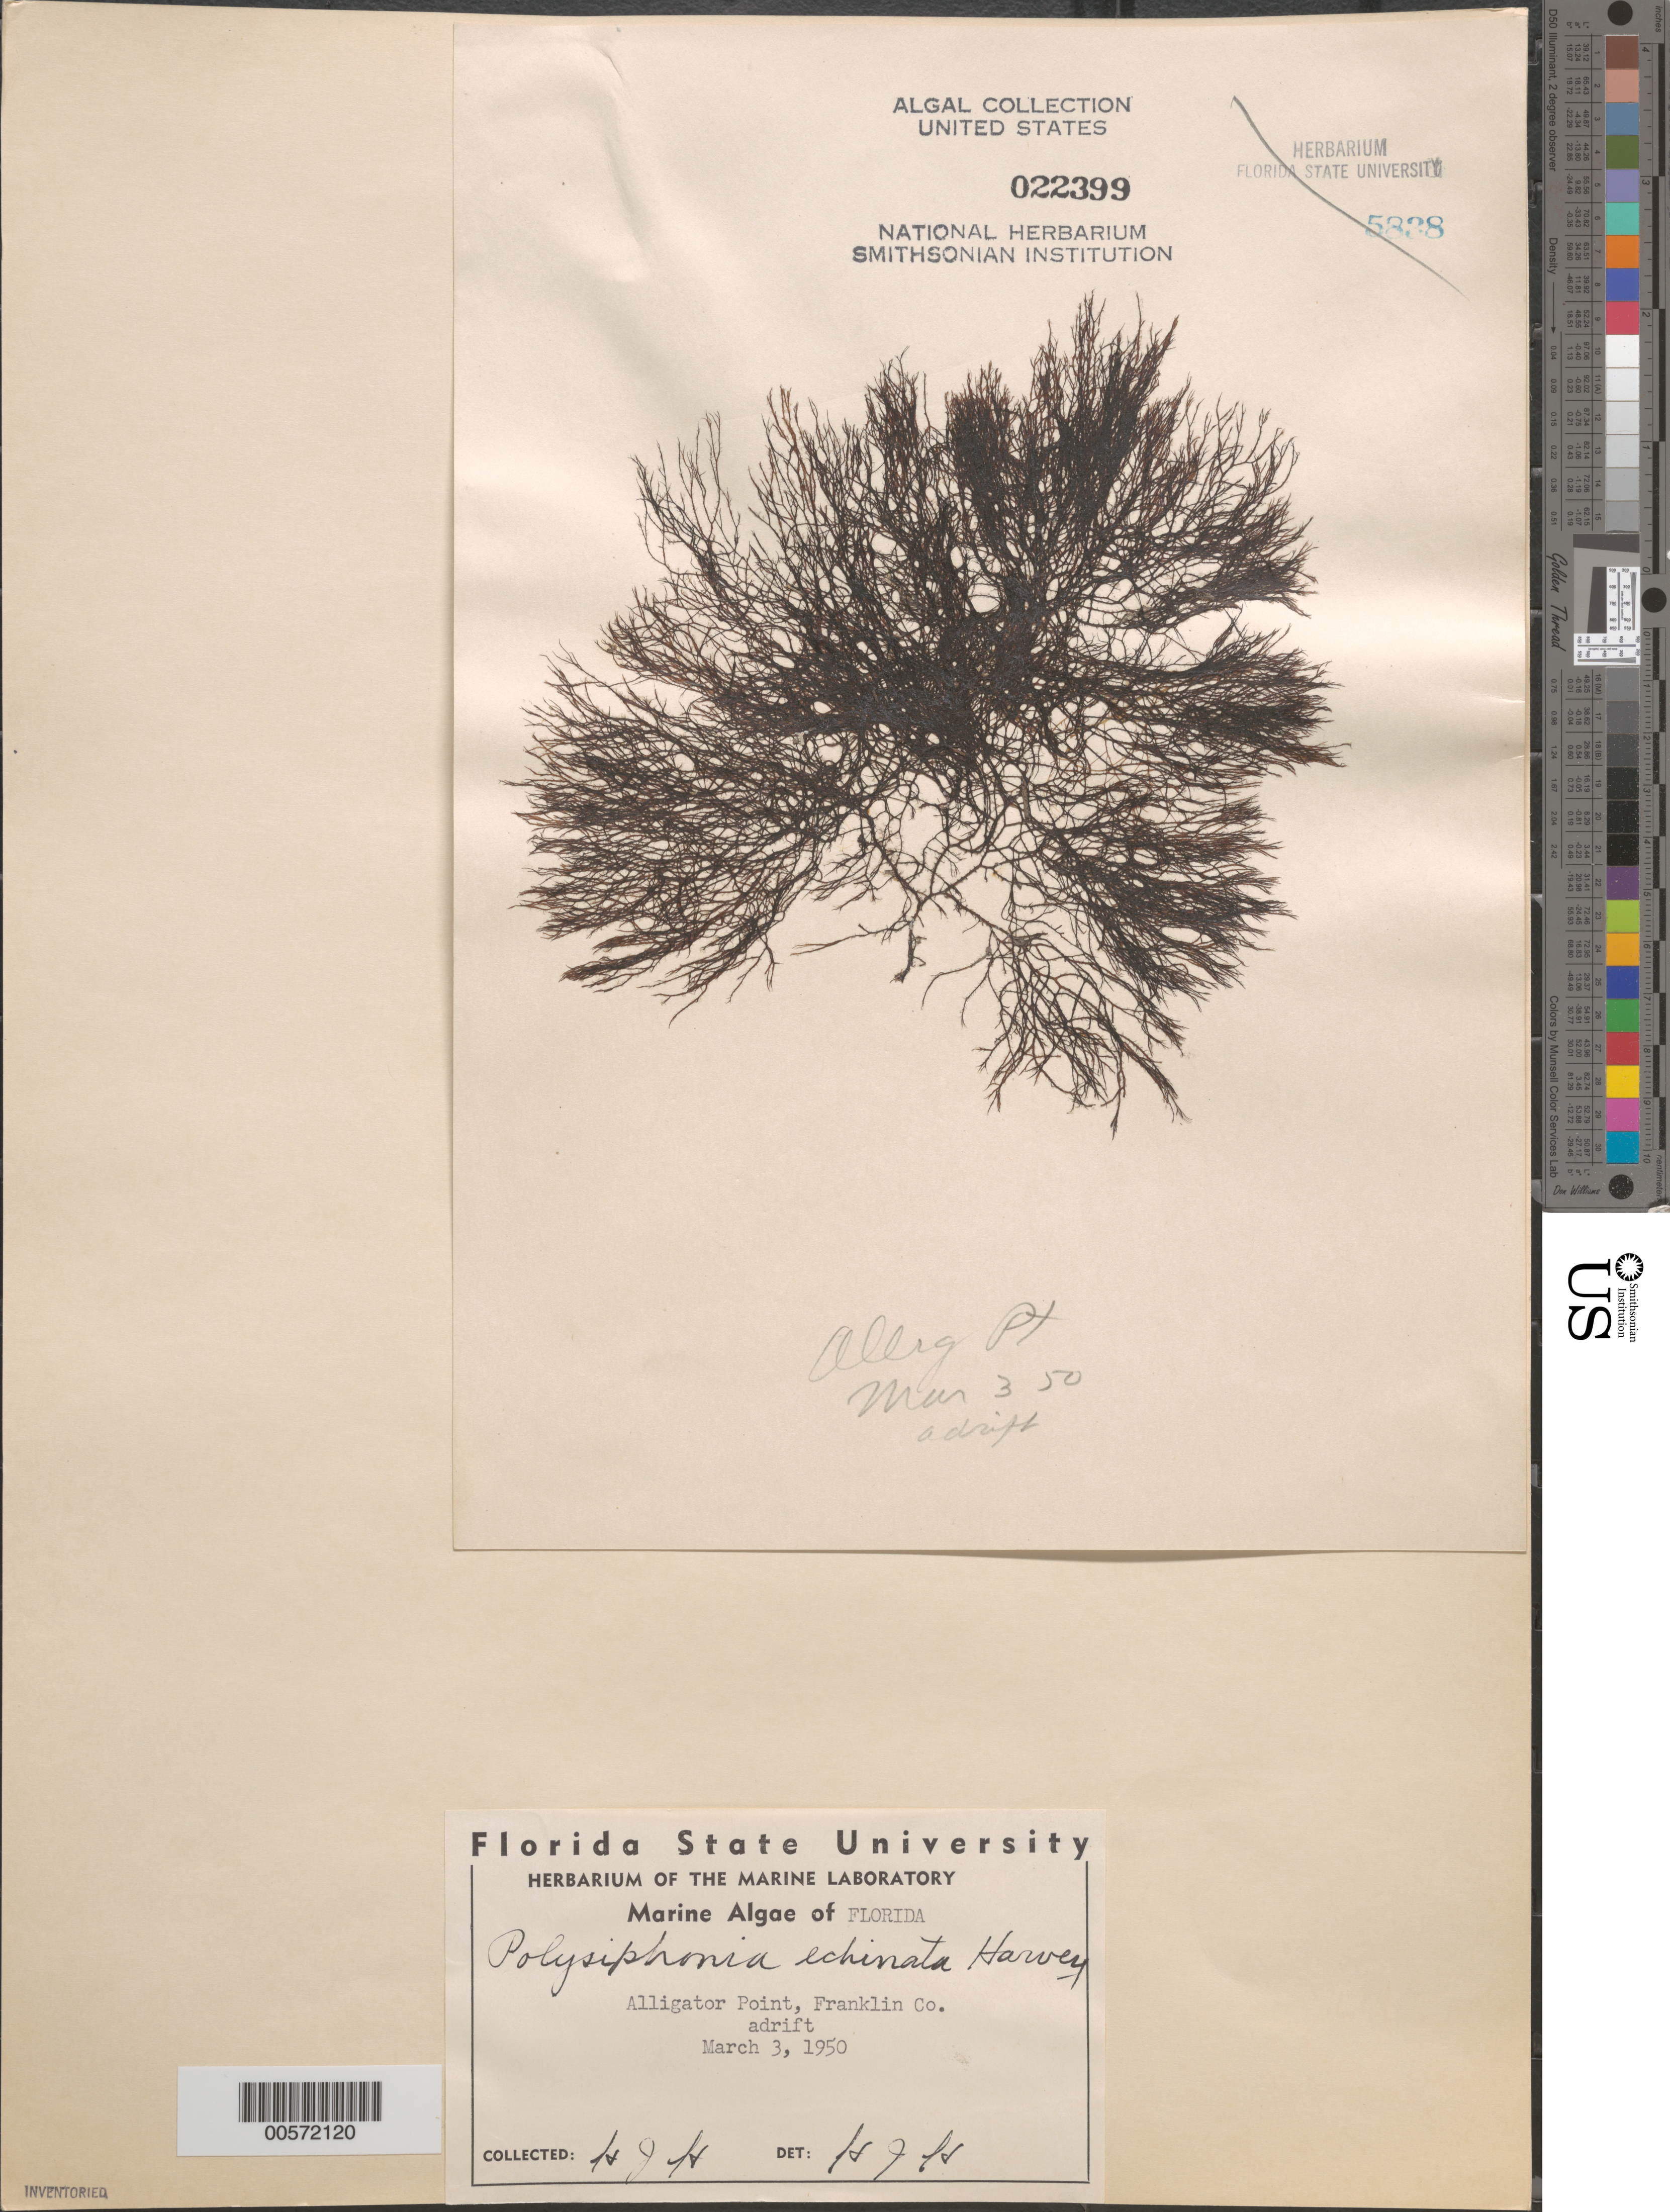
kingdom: Plantae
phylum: Rhodophyta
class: Florideophyceae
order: Ceramiales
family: Rhodomelaceae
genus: Melanothamnus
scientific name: Melanothamnus eastwoodiae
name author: (Setchell & N.L. Gardner) Diaz-Tapia & Maggs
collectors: H. J. Humm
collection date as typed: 03 Mar 1950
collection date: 1950-03-03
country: United States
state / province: Florida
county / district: Franklin County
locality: Alligator Point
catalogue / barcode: US 22399